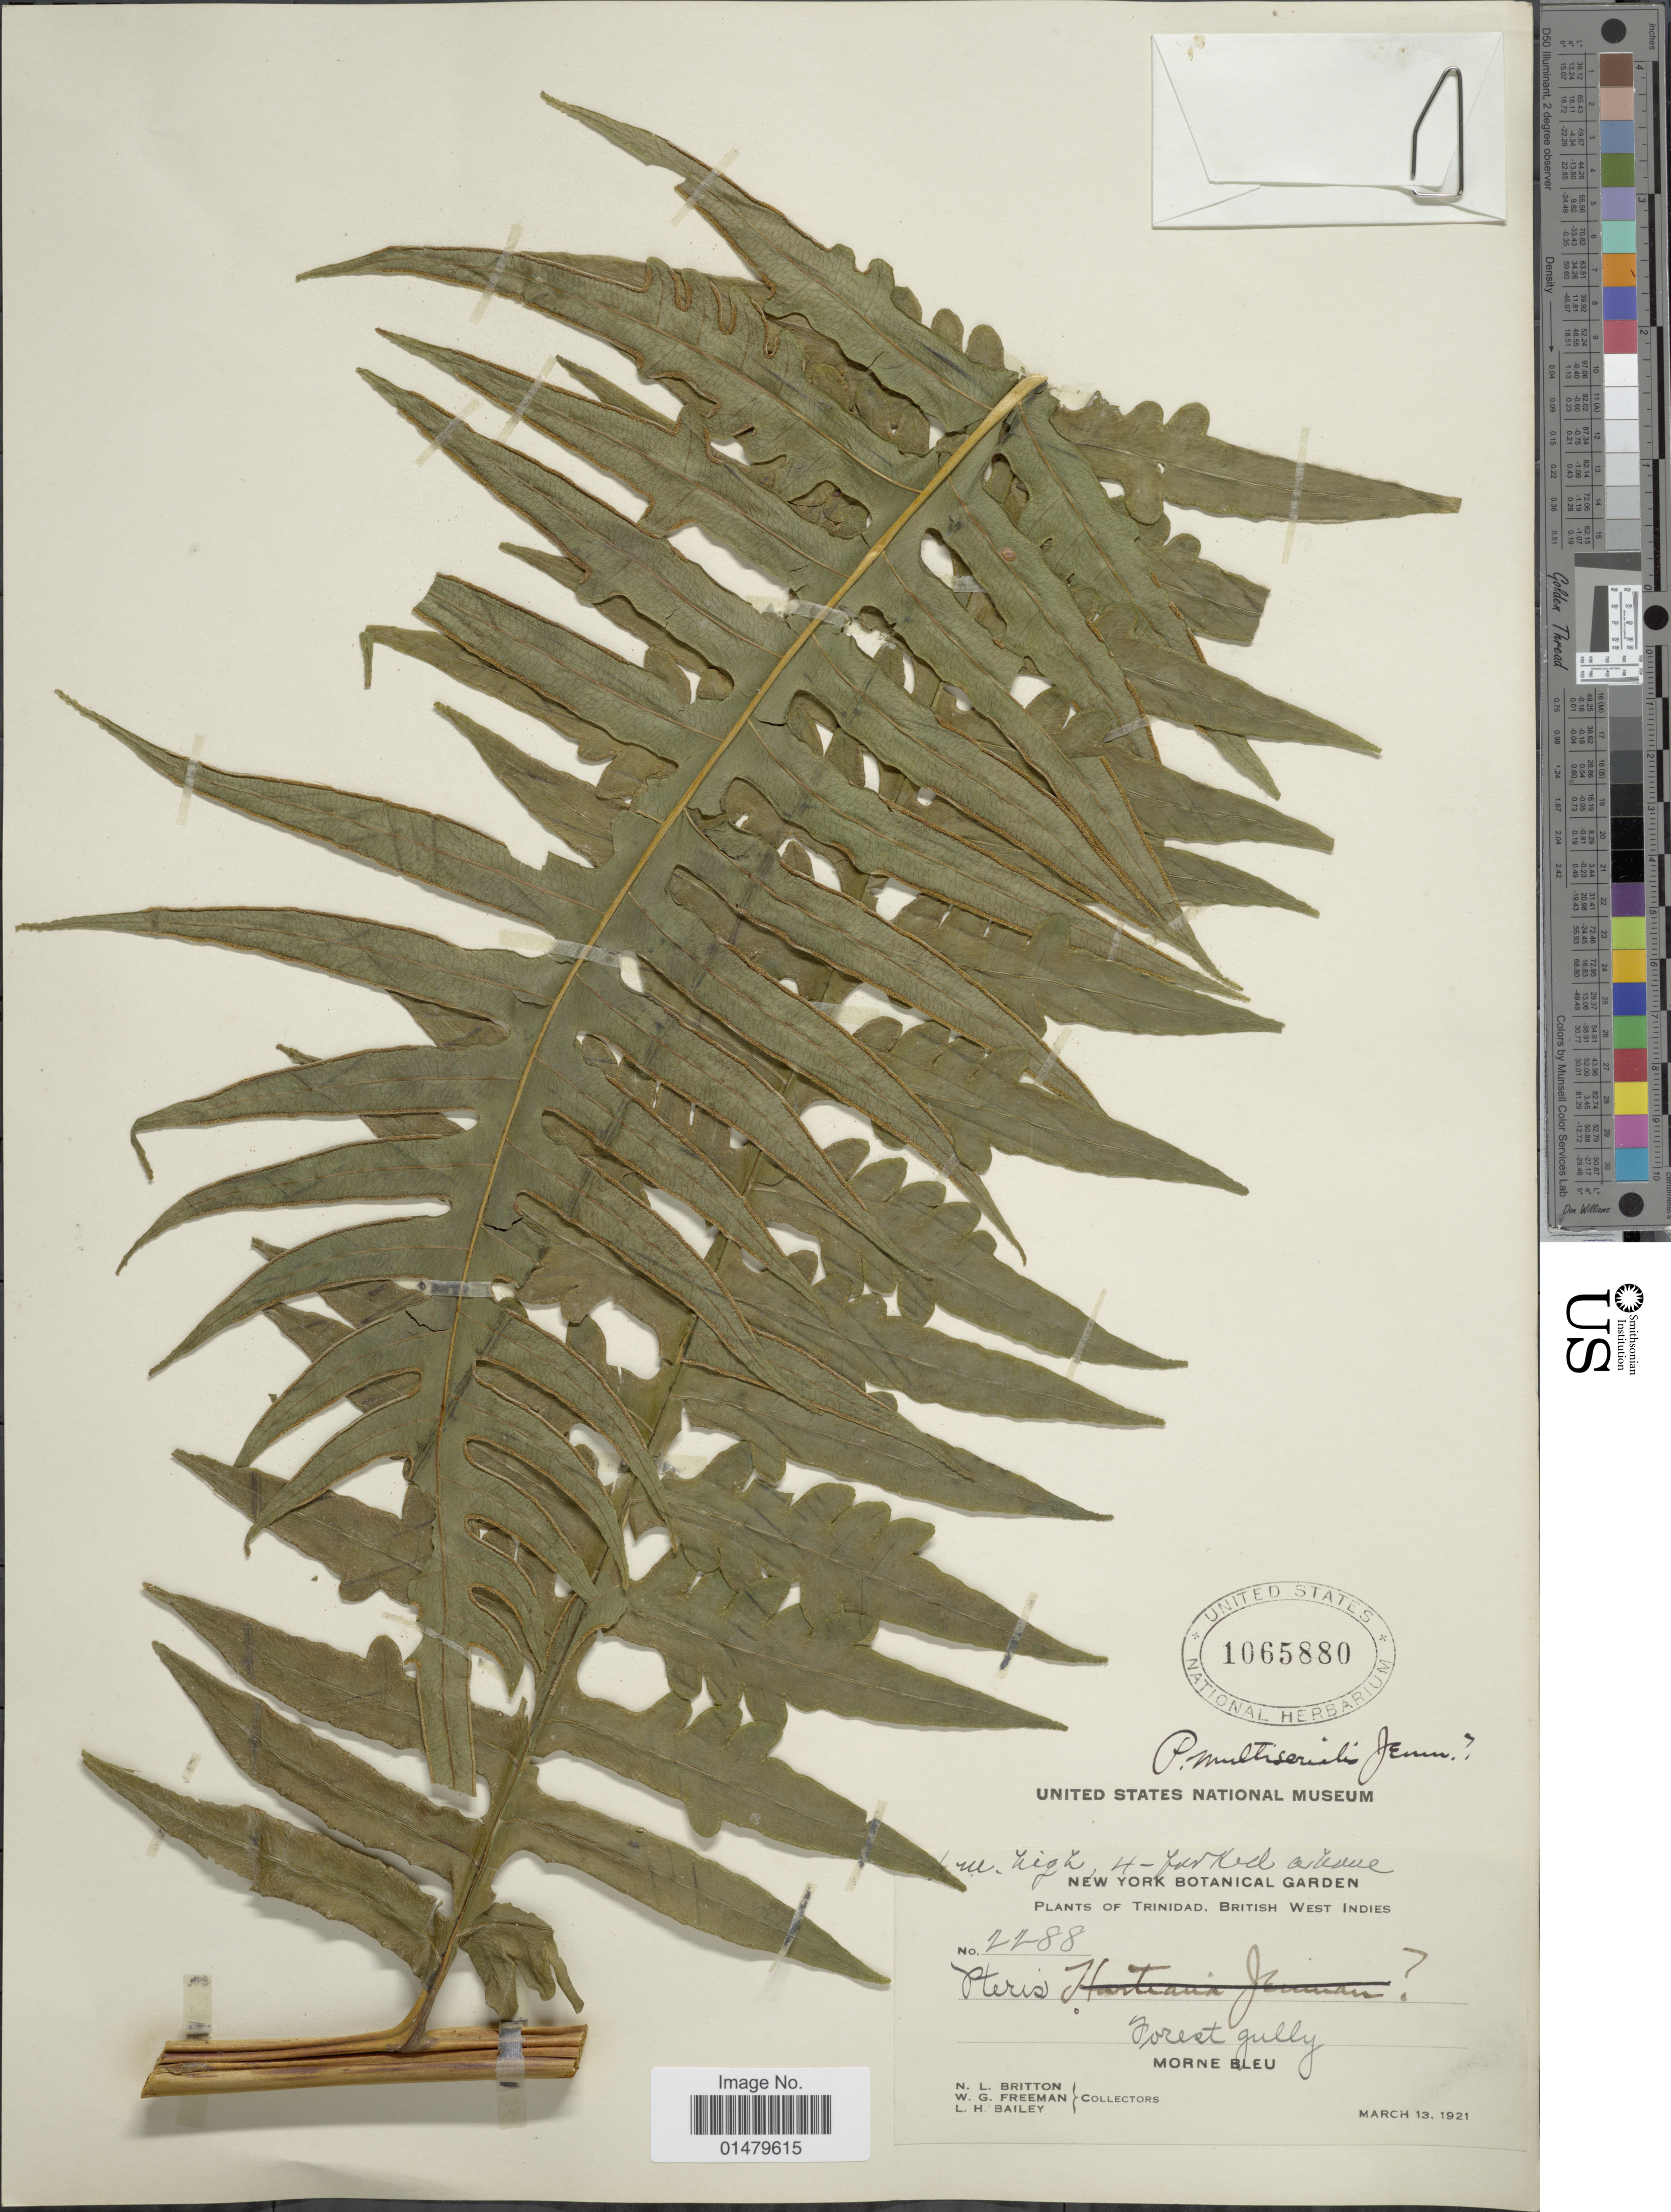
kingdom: Plantae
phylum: Tracheophyta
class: Polypodiopsida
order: Polypodiales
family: Pteridaceae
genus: Pteris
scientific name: Pteris multiserialis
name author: Jenman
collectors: N. Britton, W. Freeman & L. H. Bailey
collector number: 2288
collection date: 1921-03-13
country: Trinidad and Tobago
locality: Trinidad, British West Indies. Morne Bleu.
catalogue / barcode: US 1065880